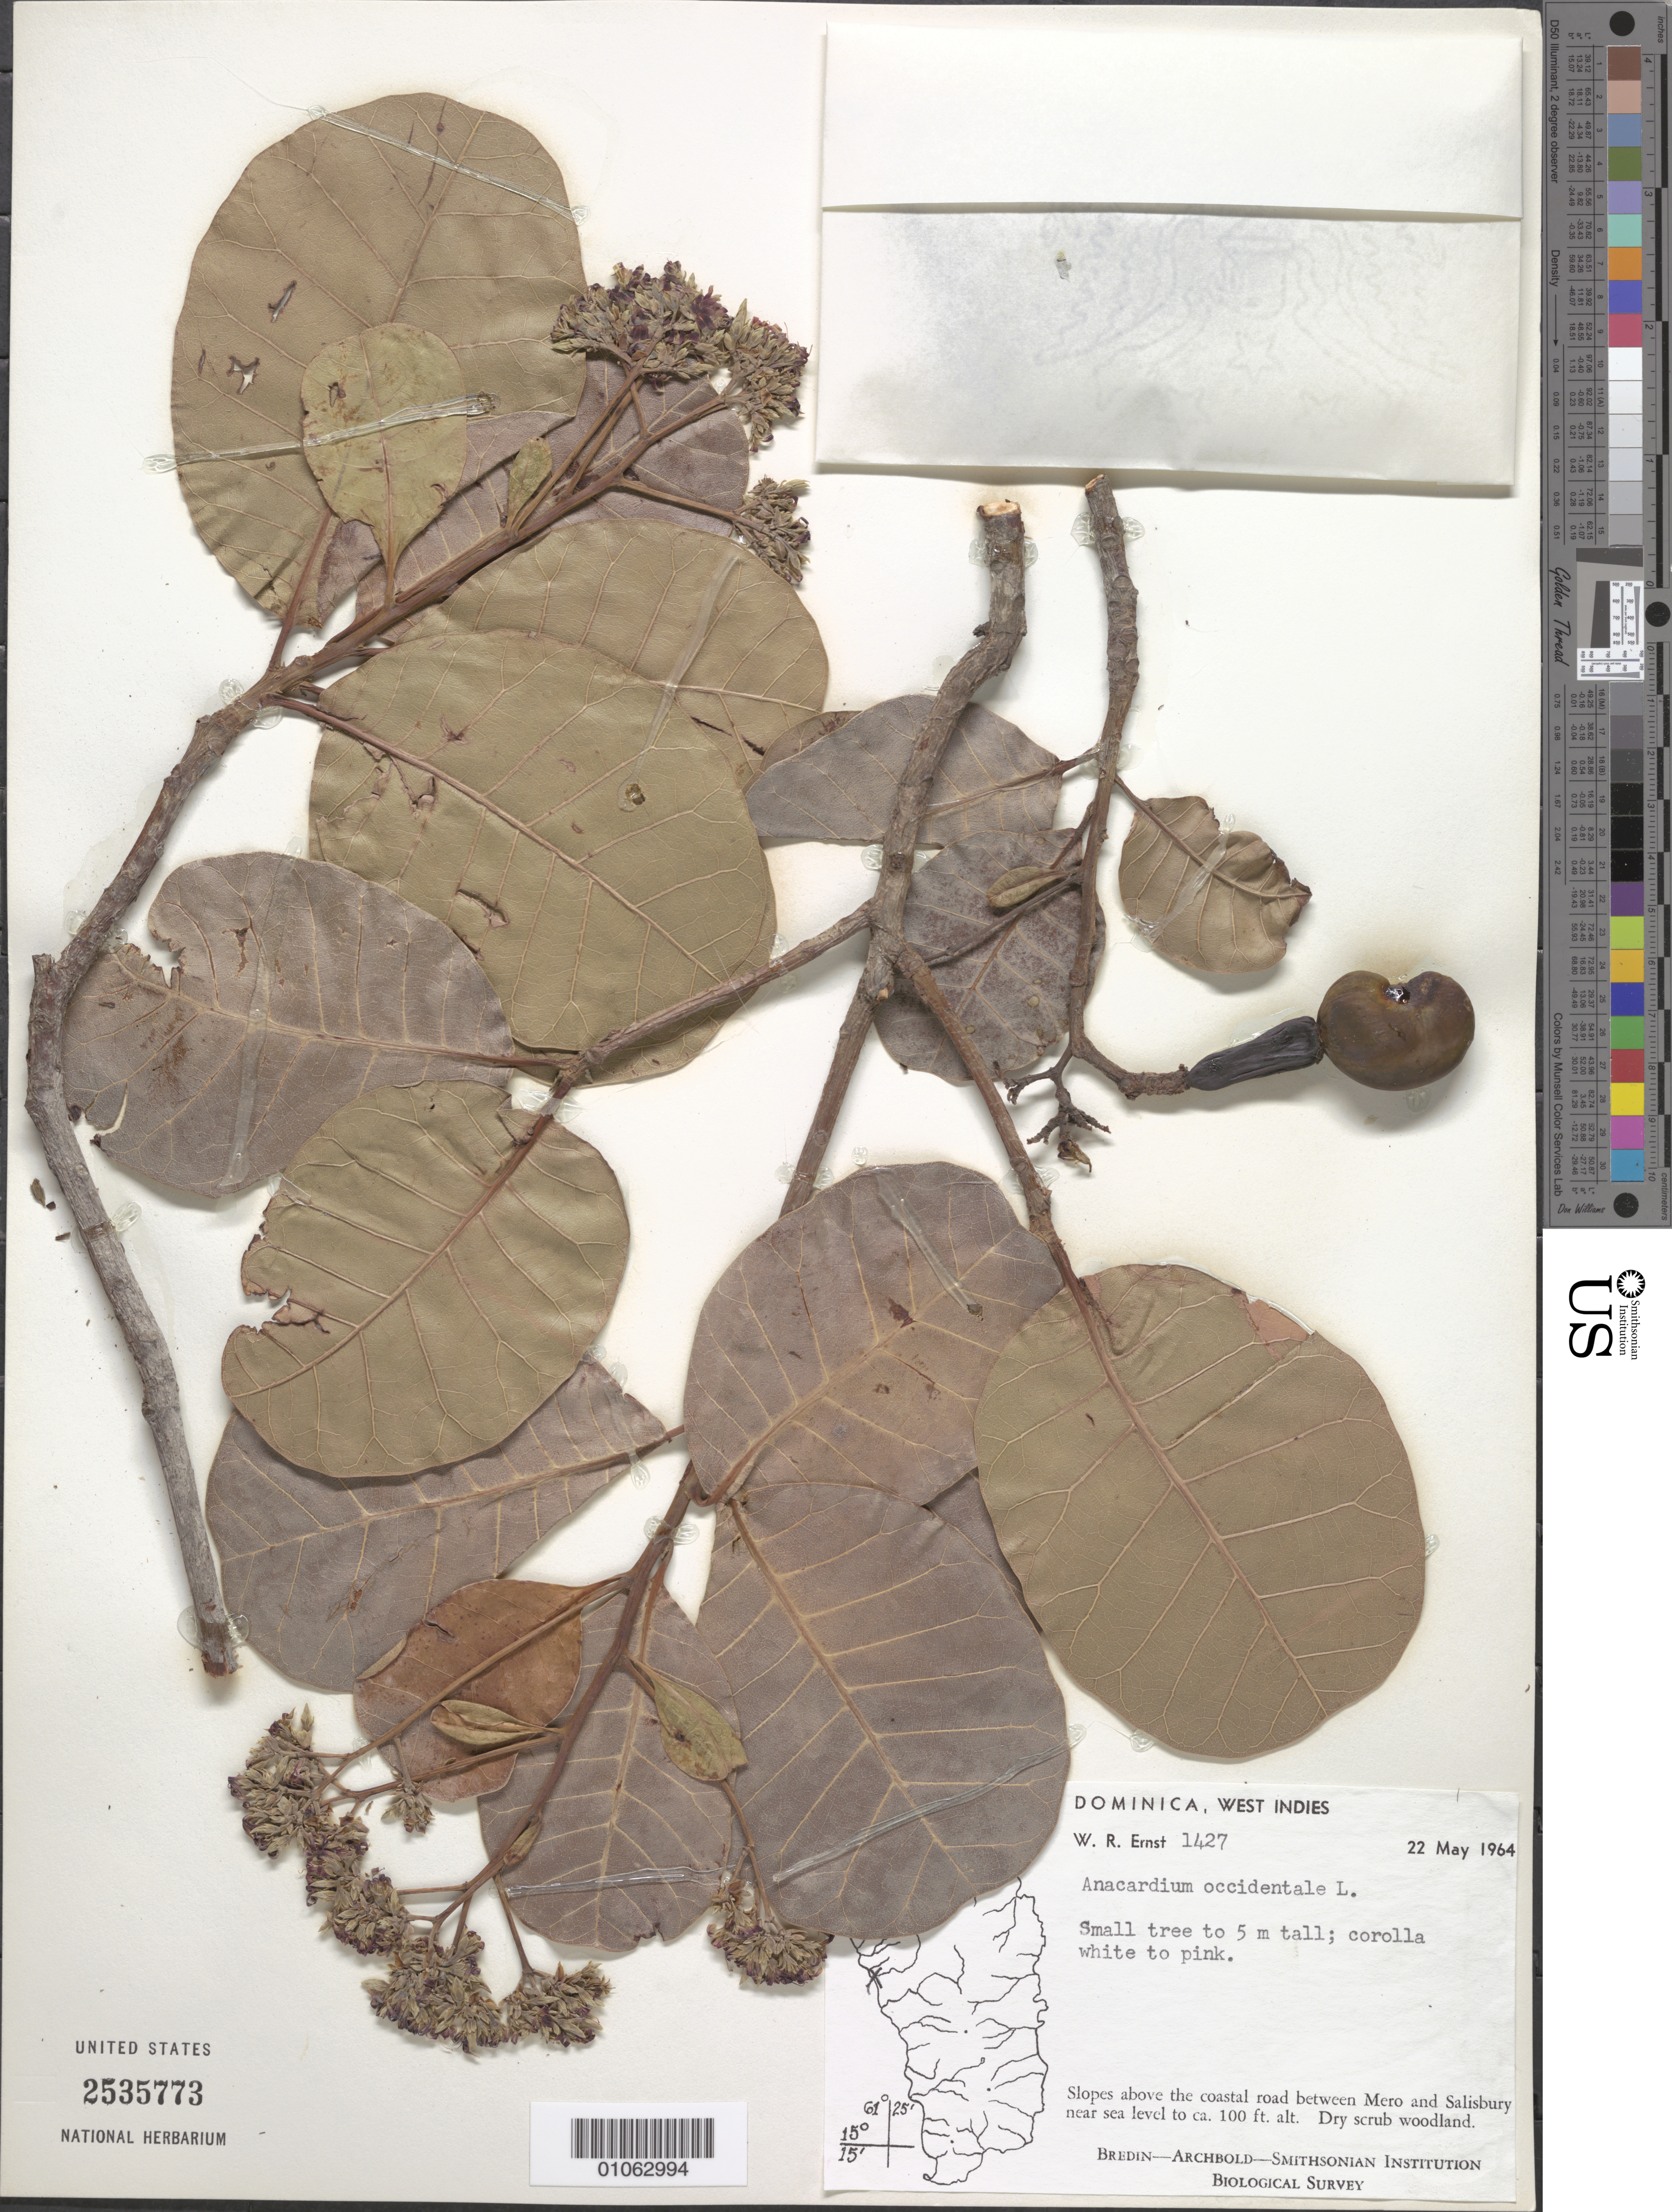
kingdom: Plantae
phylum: Tracheophyta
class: Magnoliopsida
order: Sapindales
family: Anacardiaceae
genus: Anacardium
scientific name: Anacardium occidentale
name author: L.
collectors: W. R. Ernst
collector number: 1427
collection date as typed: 22 May 1964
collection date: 1964-05-22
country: Dominica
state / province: St. George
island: Dominica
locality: Slopes above the coastal road, between Mero and Salisbury near the sea level to ca. 100 ft. alt. Dry scrub woodland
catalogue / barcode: US 2535773